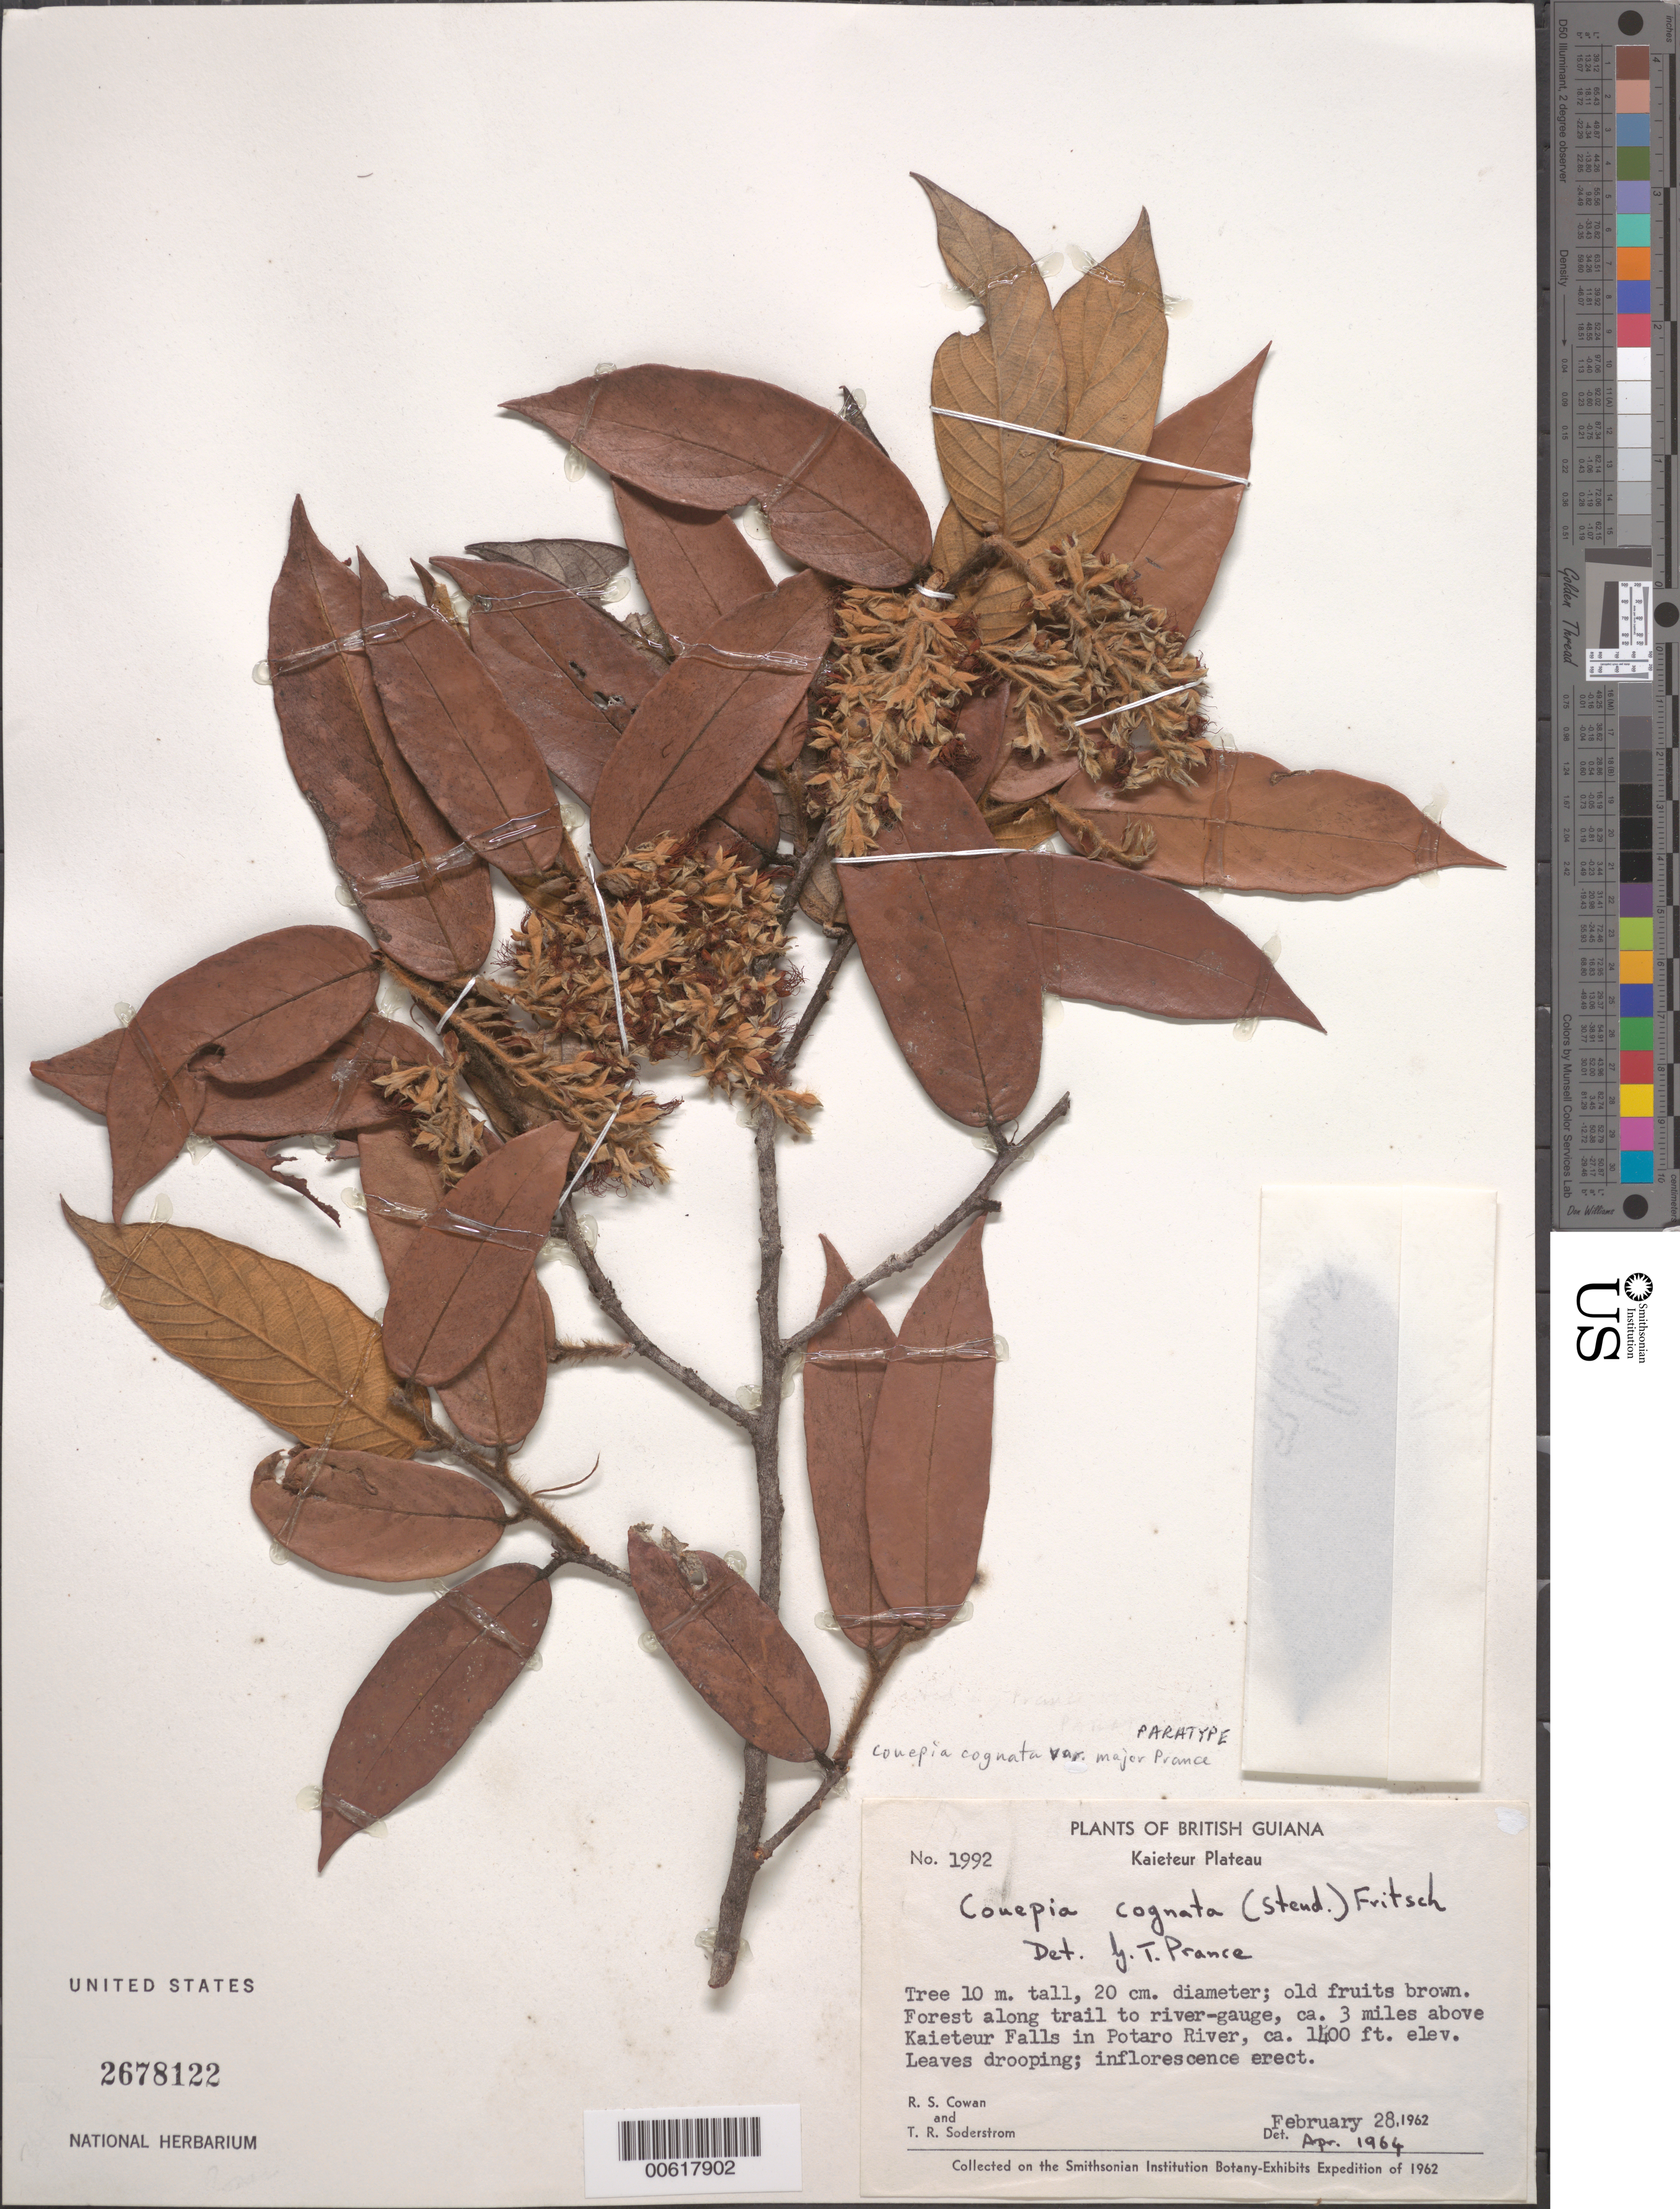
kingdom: Plantae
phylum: Tracheophyta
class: Magnoliopsida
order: Malpighiales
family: Chrysobalanaceae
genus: Gaulettia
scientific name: Gaulettia cognata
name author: (Steud.) Sothers & Prance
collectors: R. S. Cowan & T. R. Soderstrom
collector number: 1992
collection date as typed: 28-Feb-62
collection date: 1962-02-28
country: Guyana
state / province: Potaro-Siparuni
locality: Kaieteur Plateau, trail to river-gauge, ca. 3 miles above Kaieteur Falls, Potaro River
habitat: Forest along river-gauge trail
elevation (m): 427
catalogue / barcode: US 2678122